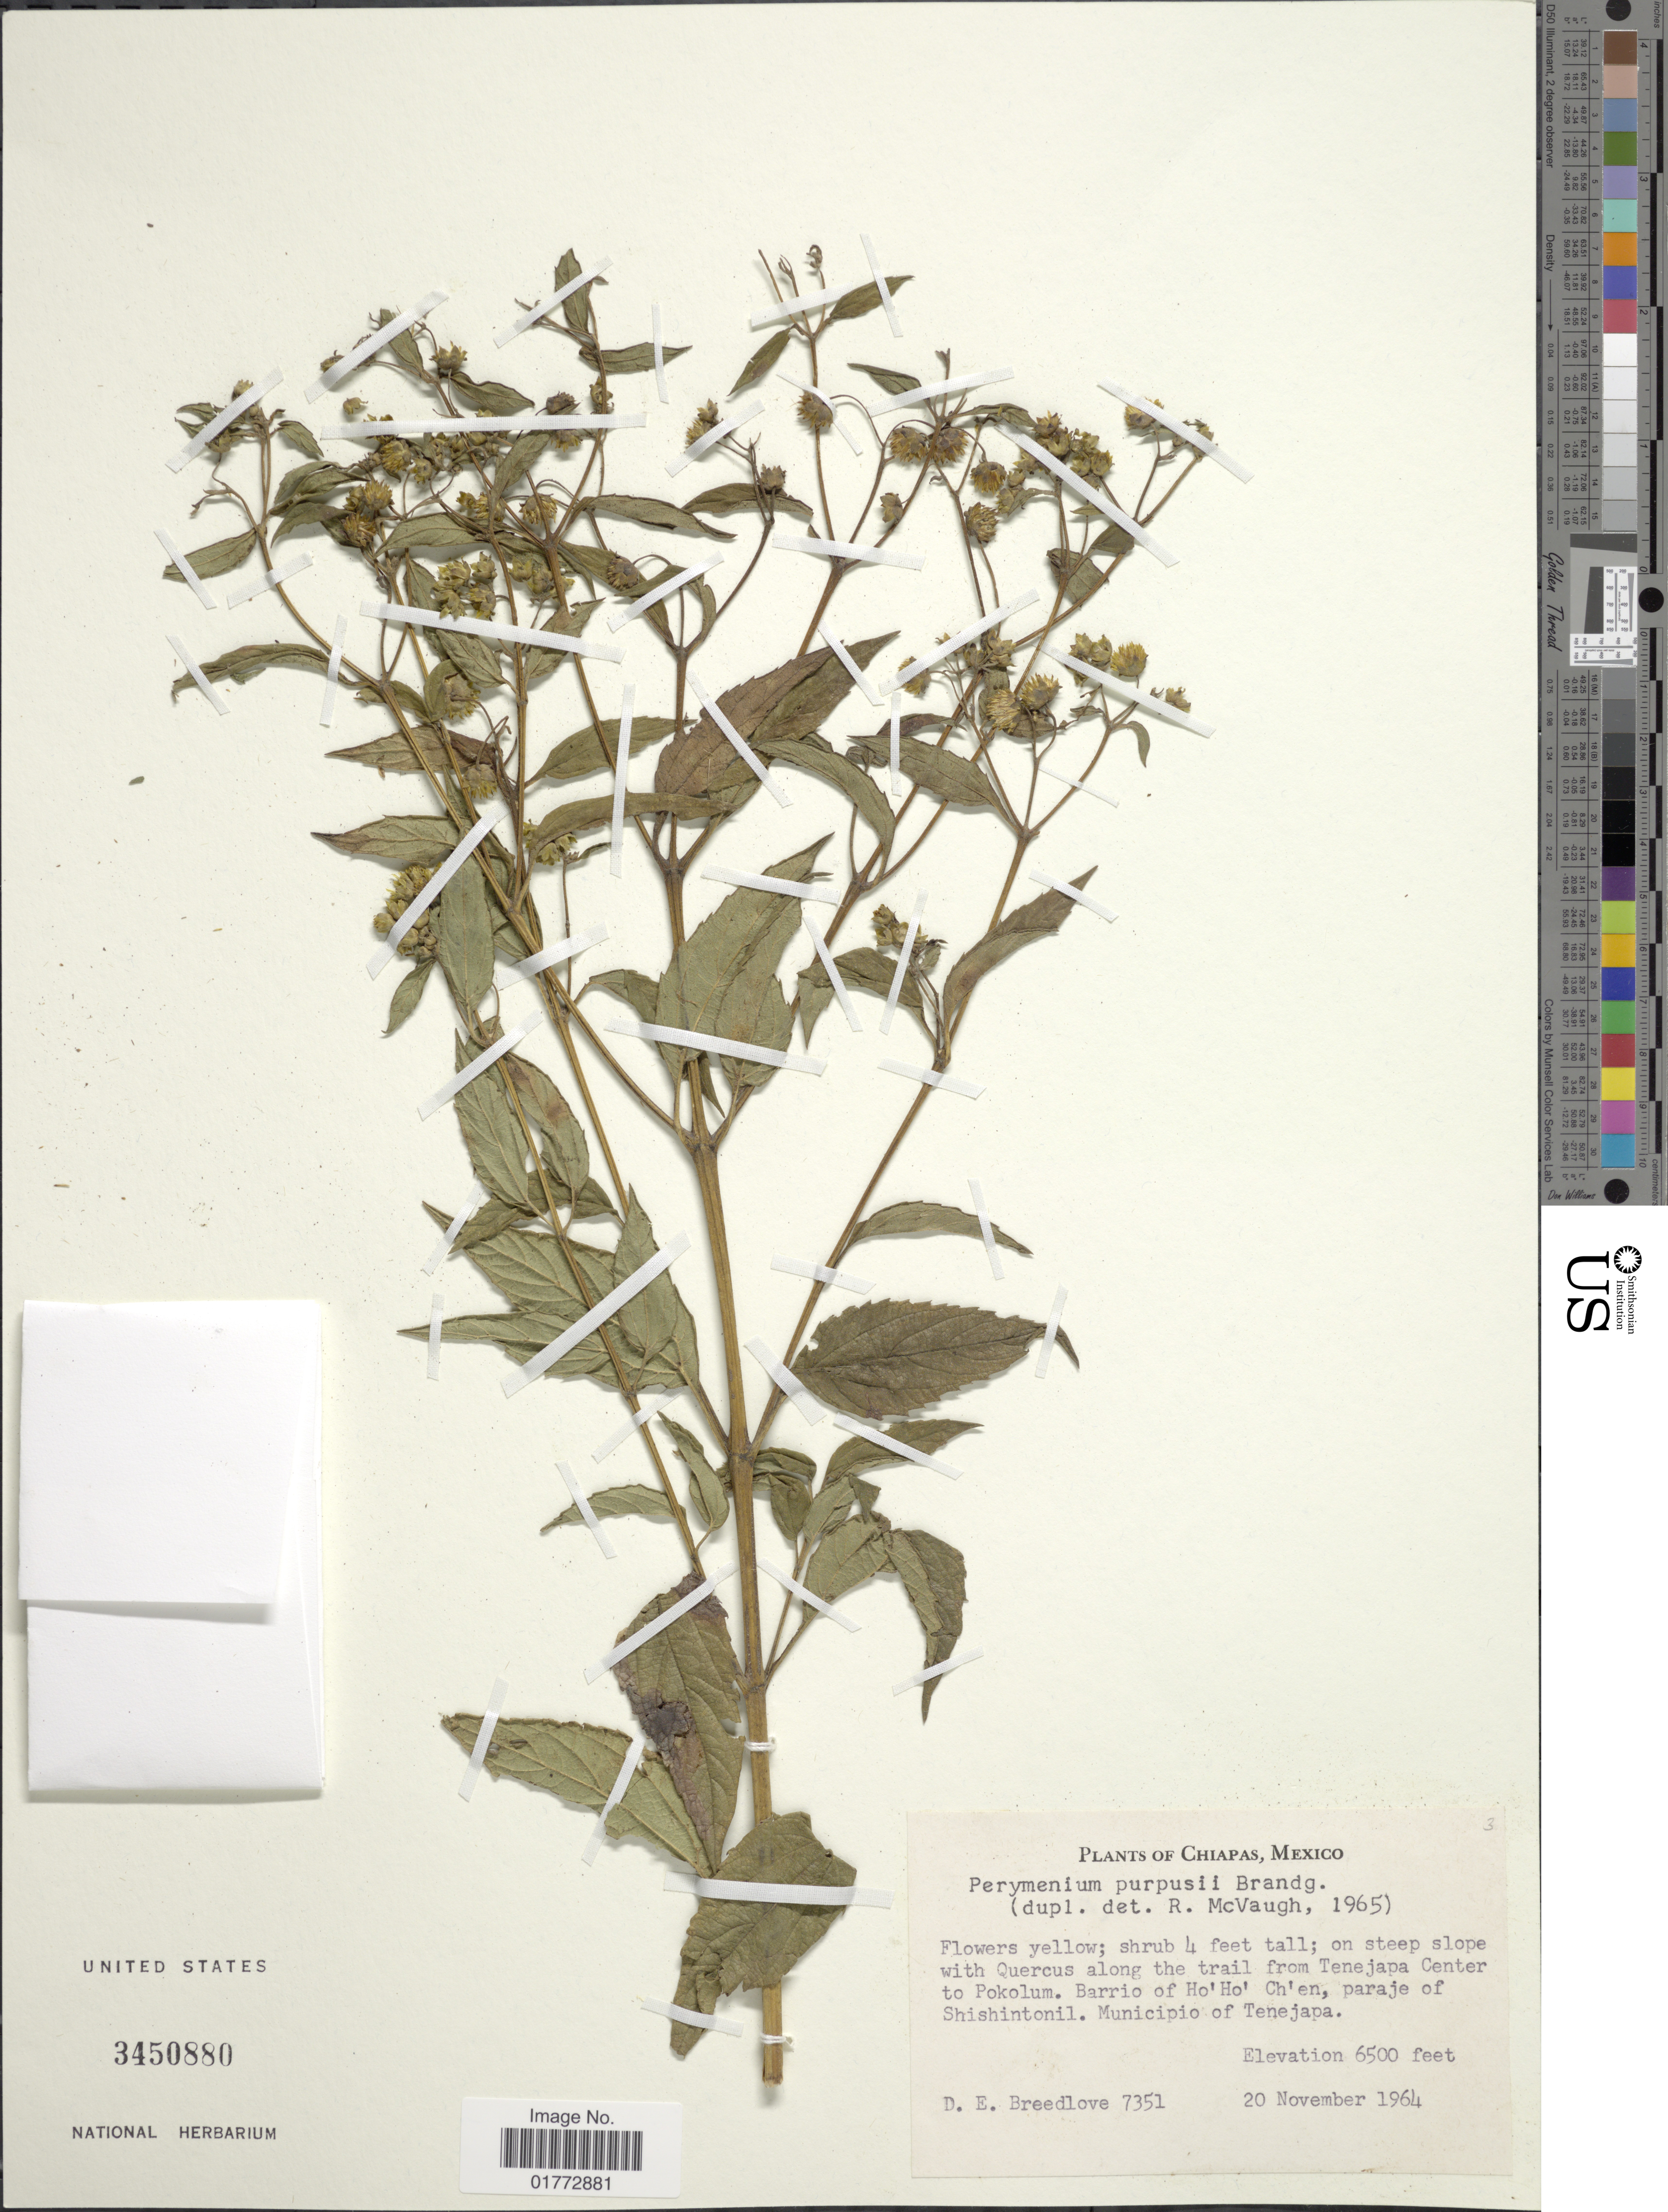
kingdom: Plantae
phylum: Tracheophyta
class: Magnoliopsida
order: Asterales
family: Asteraceae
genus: Perymenium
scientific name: Perymenium purpusii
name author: Brandegee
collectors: D. E. Breedlove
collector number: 7351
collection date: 1964-11-20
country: Mexico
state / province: Chiapas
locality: On steep slope with Quercus along the trail from Tenejapa Center to Pokolum. Barrio of Ho'Ho'Ch'en, paraje of Shishintonil. Municipio of Tenejapa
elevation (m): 1981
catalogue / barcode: US 3450880